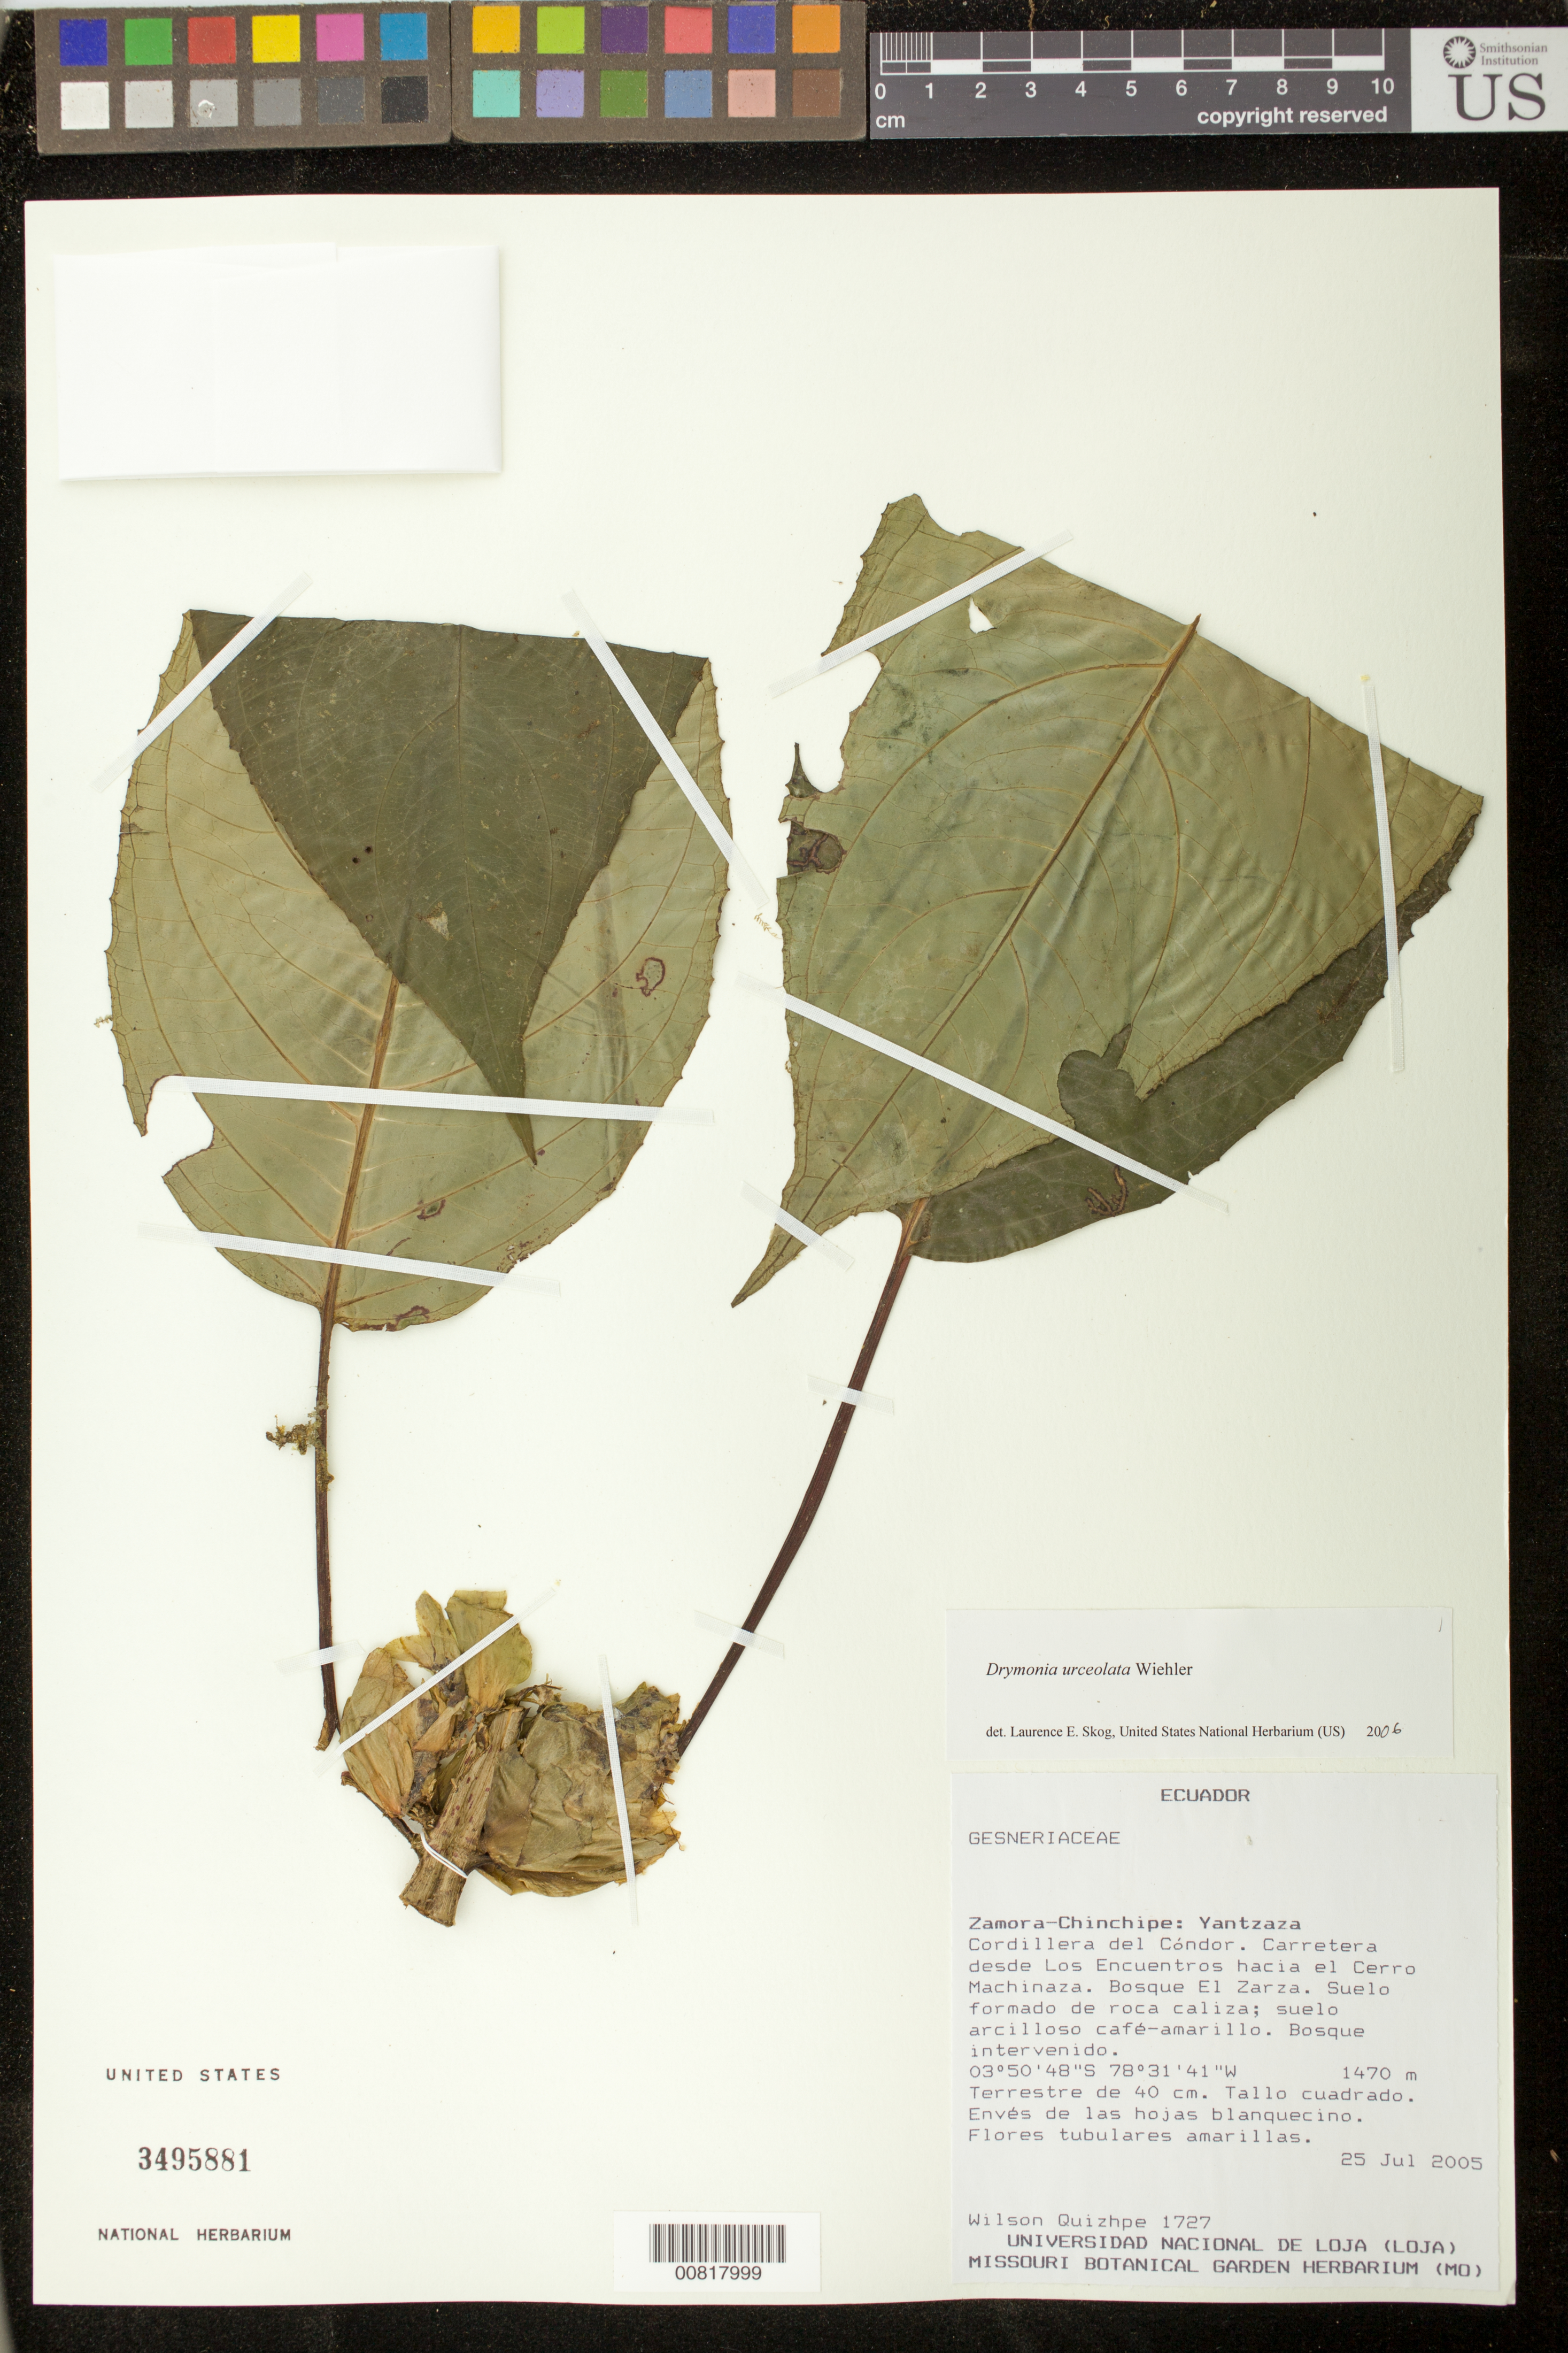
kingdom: Plantae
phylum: Tracheophyta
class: Magnoliopsida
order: Lamiales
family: Gesneriaceae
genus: Drymonia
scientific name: Drymonia urceolata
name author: Wiehler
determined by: Skog, Laurence E.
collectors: W. Quizhpe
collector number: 1727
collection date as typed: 25 Jul 2005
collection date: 2005-07-25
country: Ecuador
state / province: Zamora-Chinchipe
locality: Zamora-Chinchipe: Yantzaza. Cordillera del Cóndor. Carretera desde Los Encuentros hacia el Cerro Machinaza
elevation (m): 1470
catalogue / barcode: US 3495881